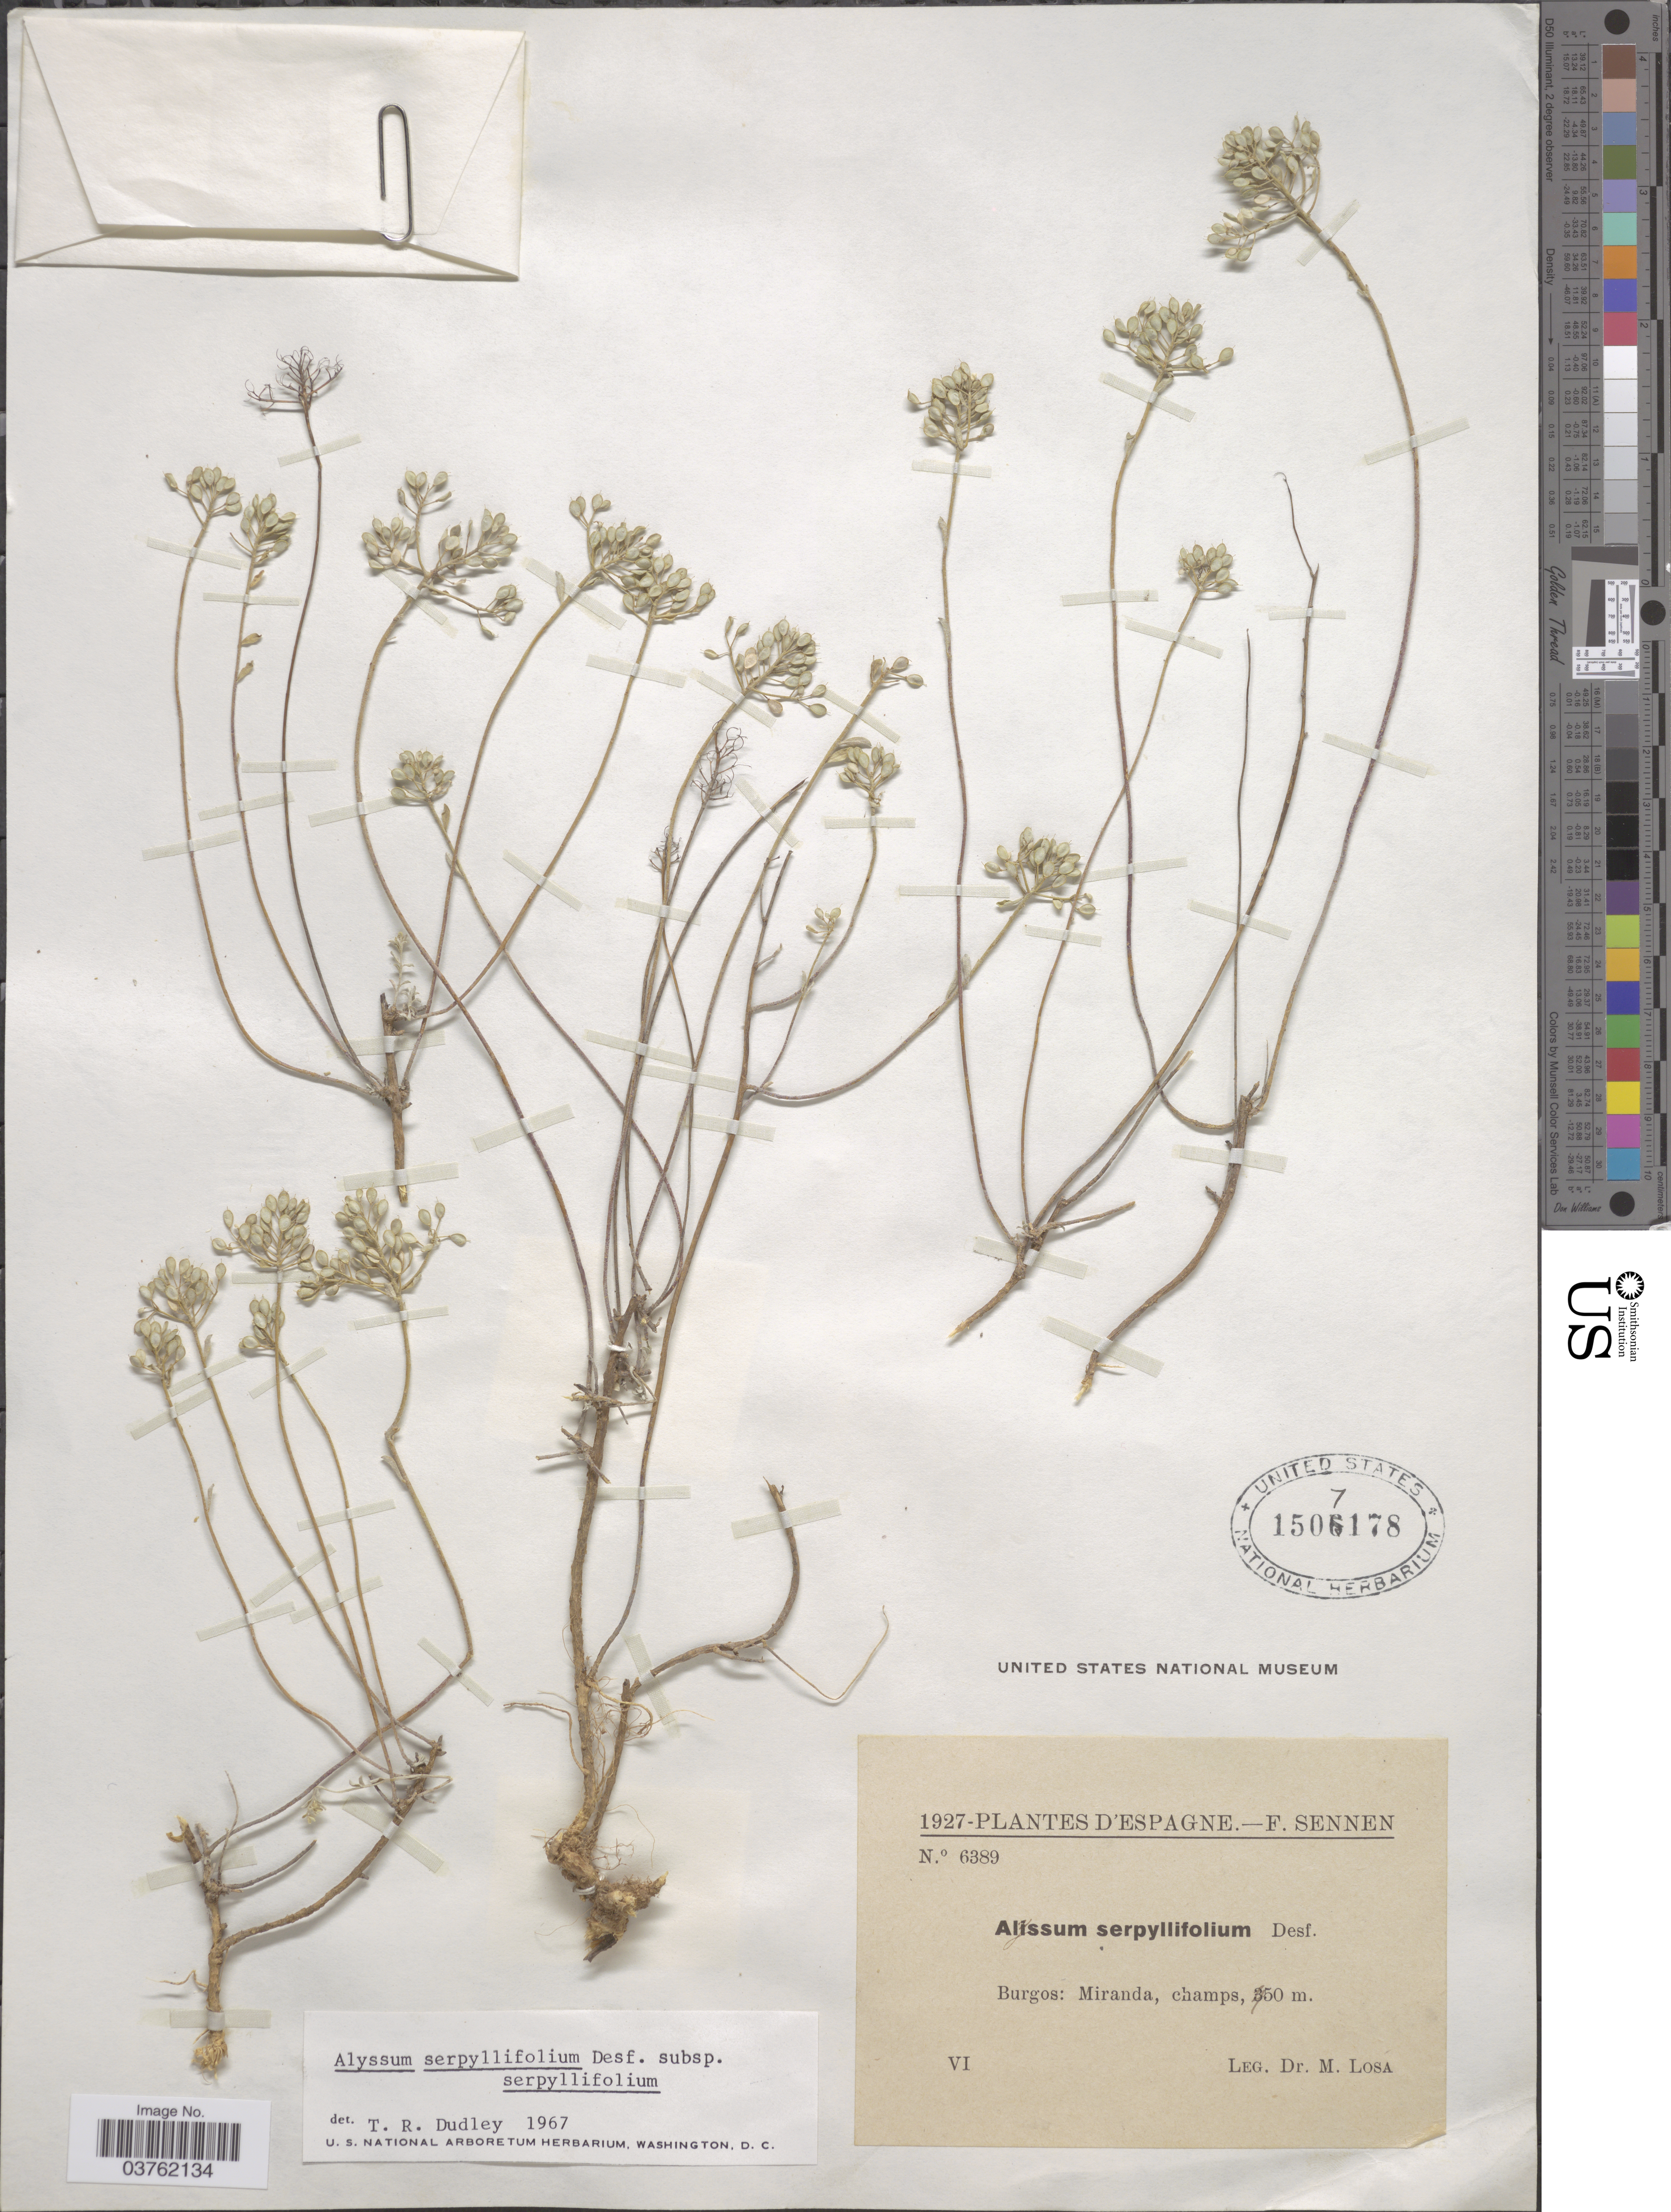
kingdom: Plantae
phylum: Tracheophyta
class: Magnoliopsida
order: Brassicales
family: Brassicaceae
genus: Alyssum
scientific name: Alyssum serpyllifolium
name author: Desf.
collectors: Losa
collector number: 6389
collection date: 1927-06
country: Spain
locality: Espagne. Burgos: Miranda, champs.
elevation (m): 450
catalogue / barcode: US 1507178